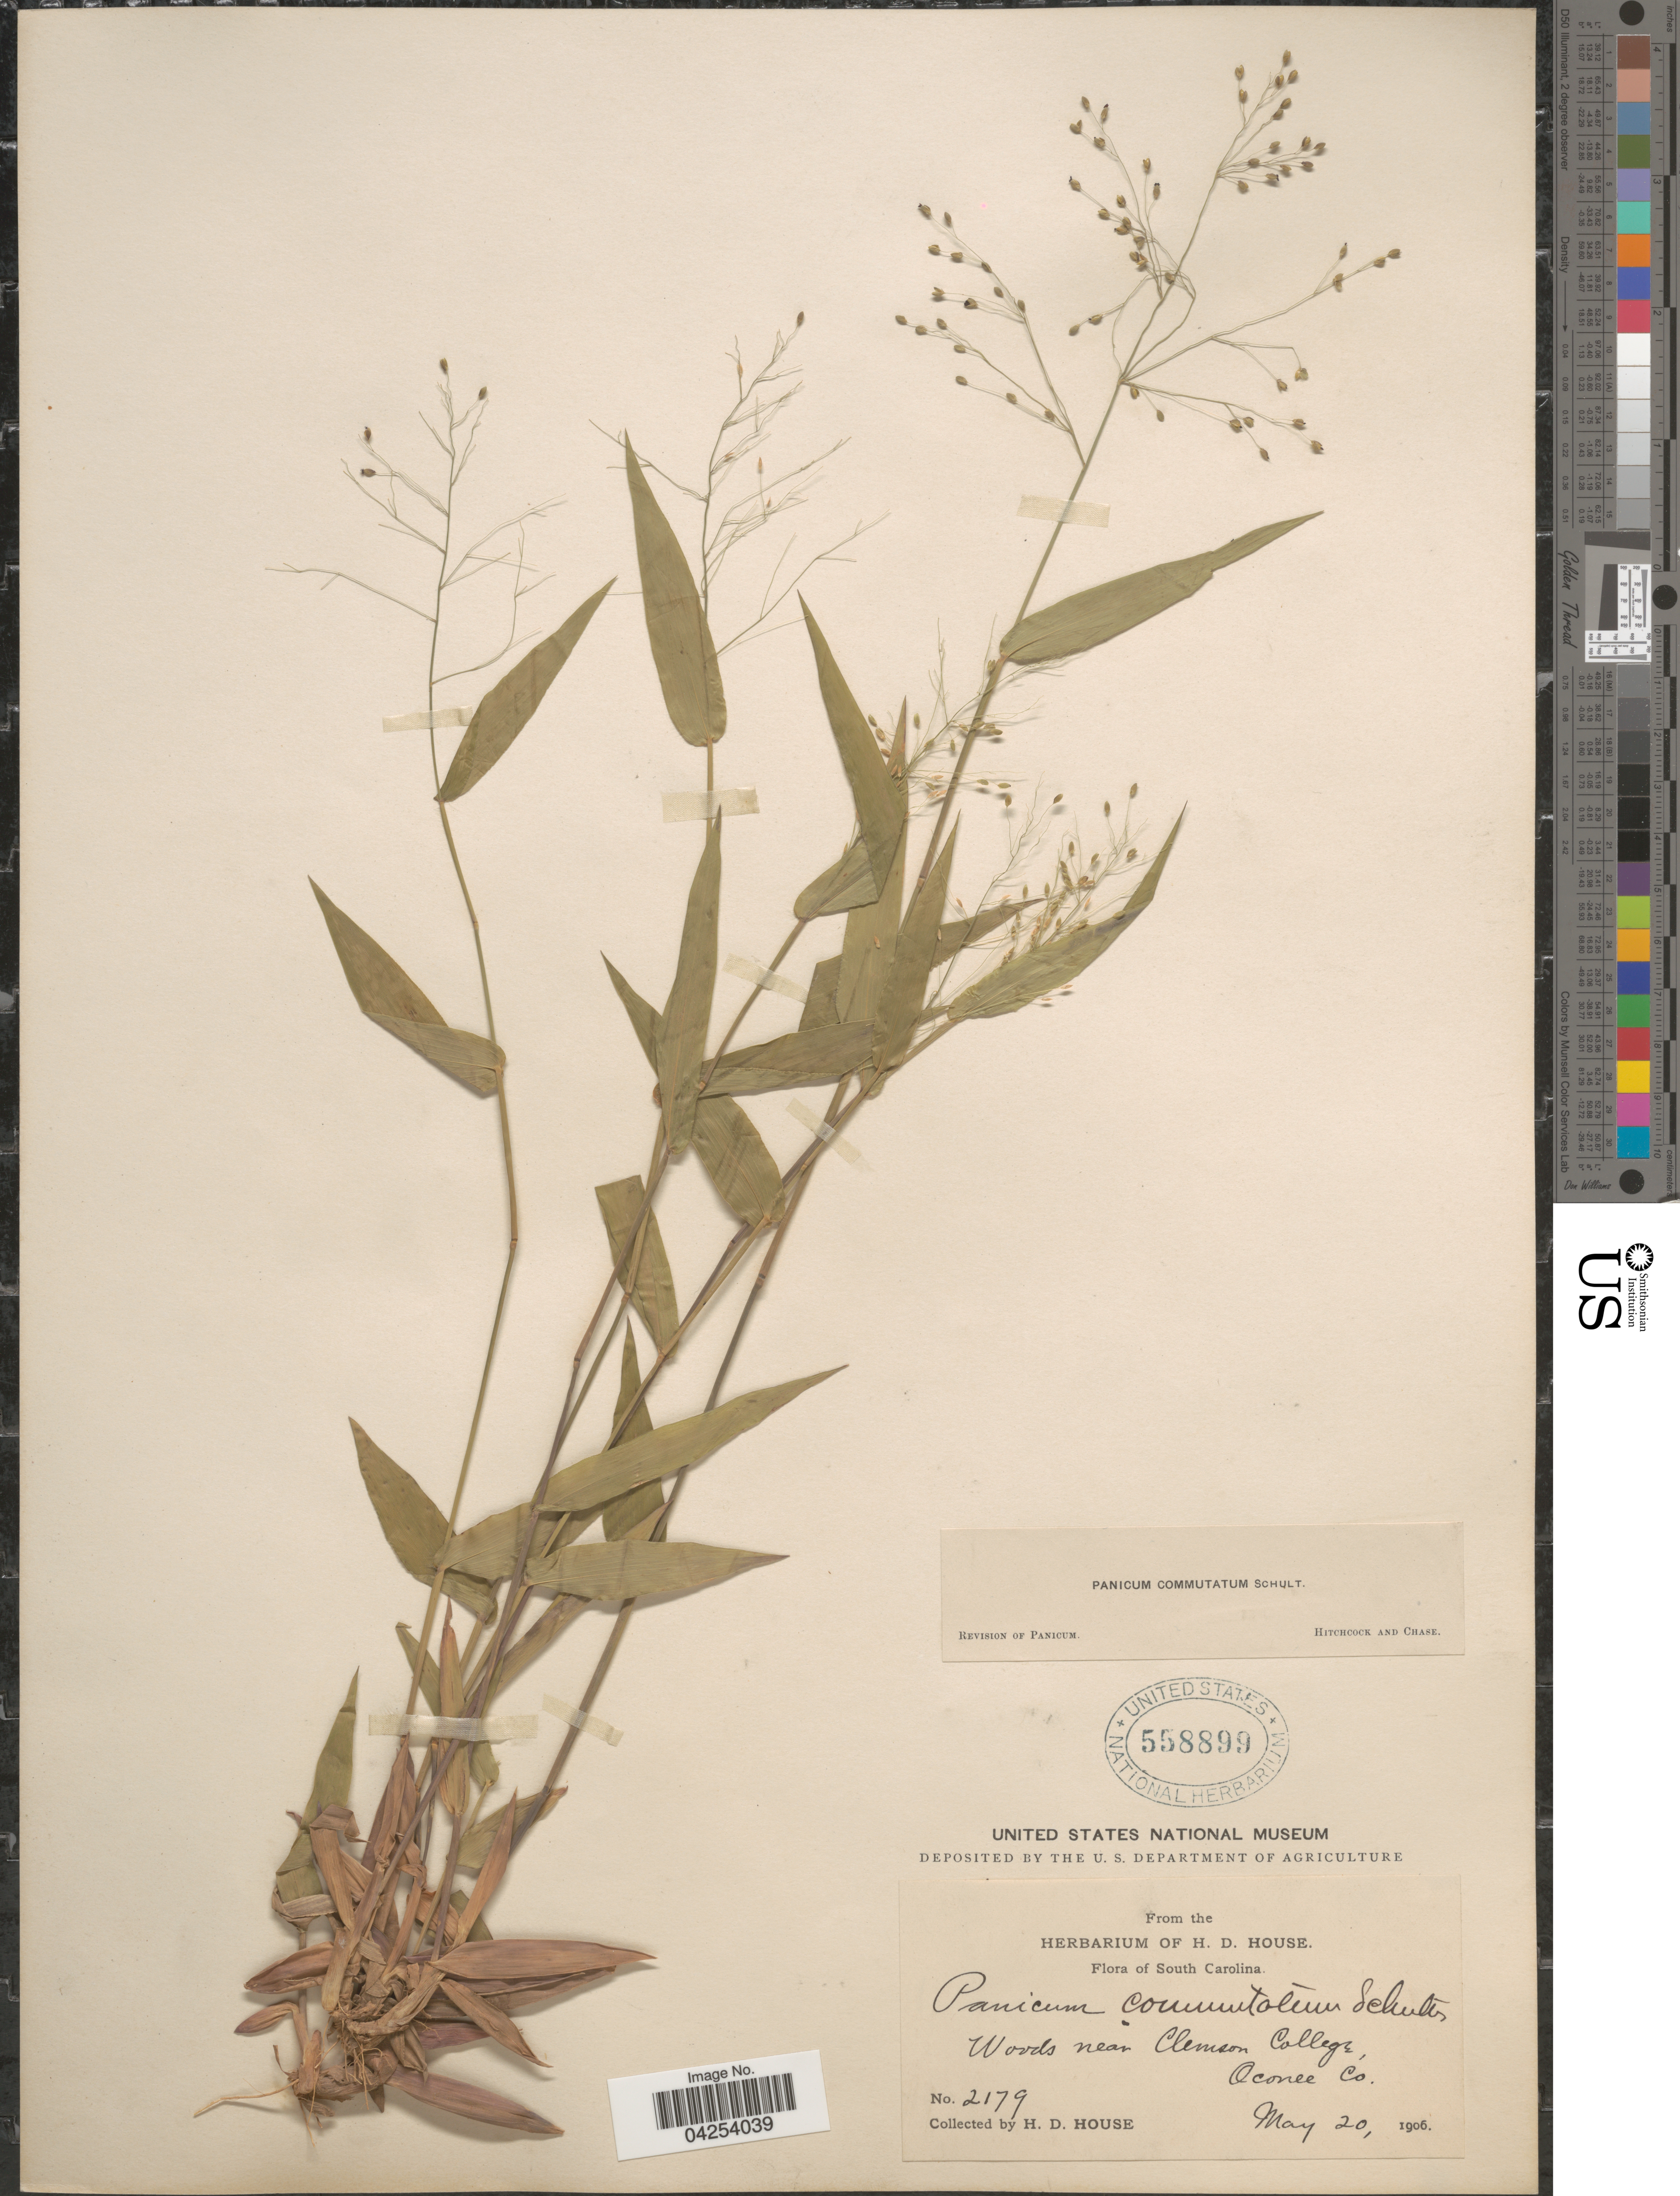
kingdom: Plantae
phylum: Tracheophyta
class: Liliopsida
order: Poales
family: Poaceae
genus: Dichanthelium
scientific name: Dichanthelium commutatum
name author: (Schult.) Gould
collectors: H. D. House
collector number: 2179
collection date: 1906-05-20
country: United States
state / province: South Carolina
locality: Woods near Clemson College, Oconee Co.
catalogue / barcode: US 558899